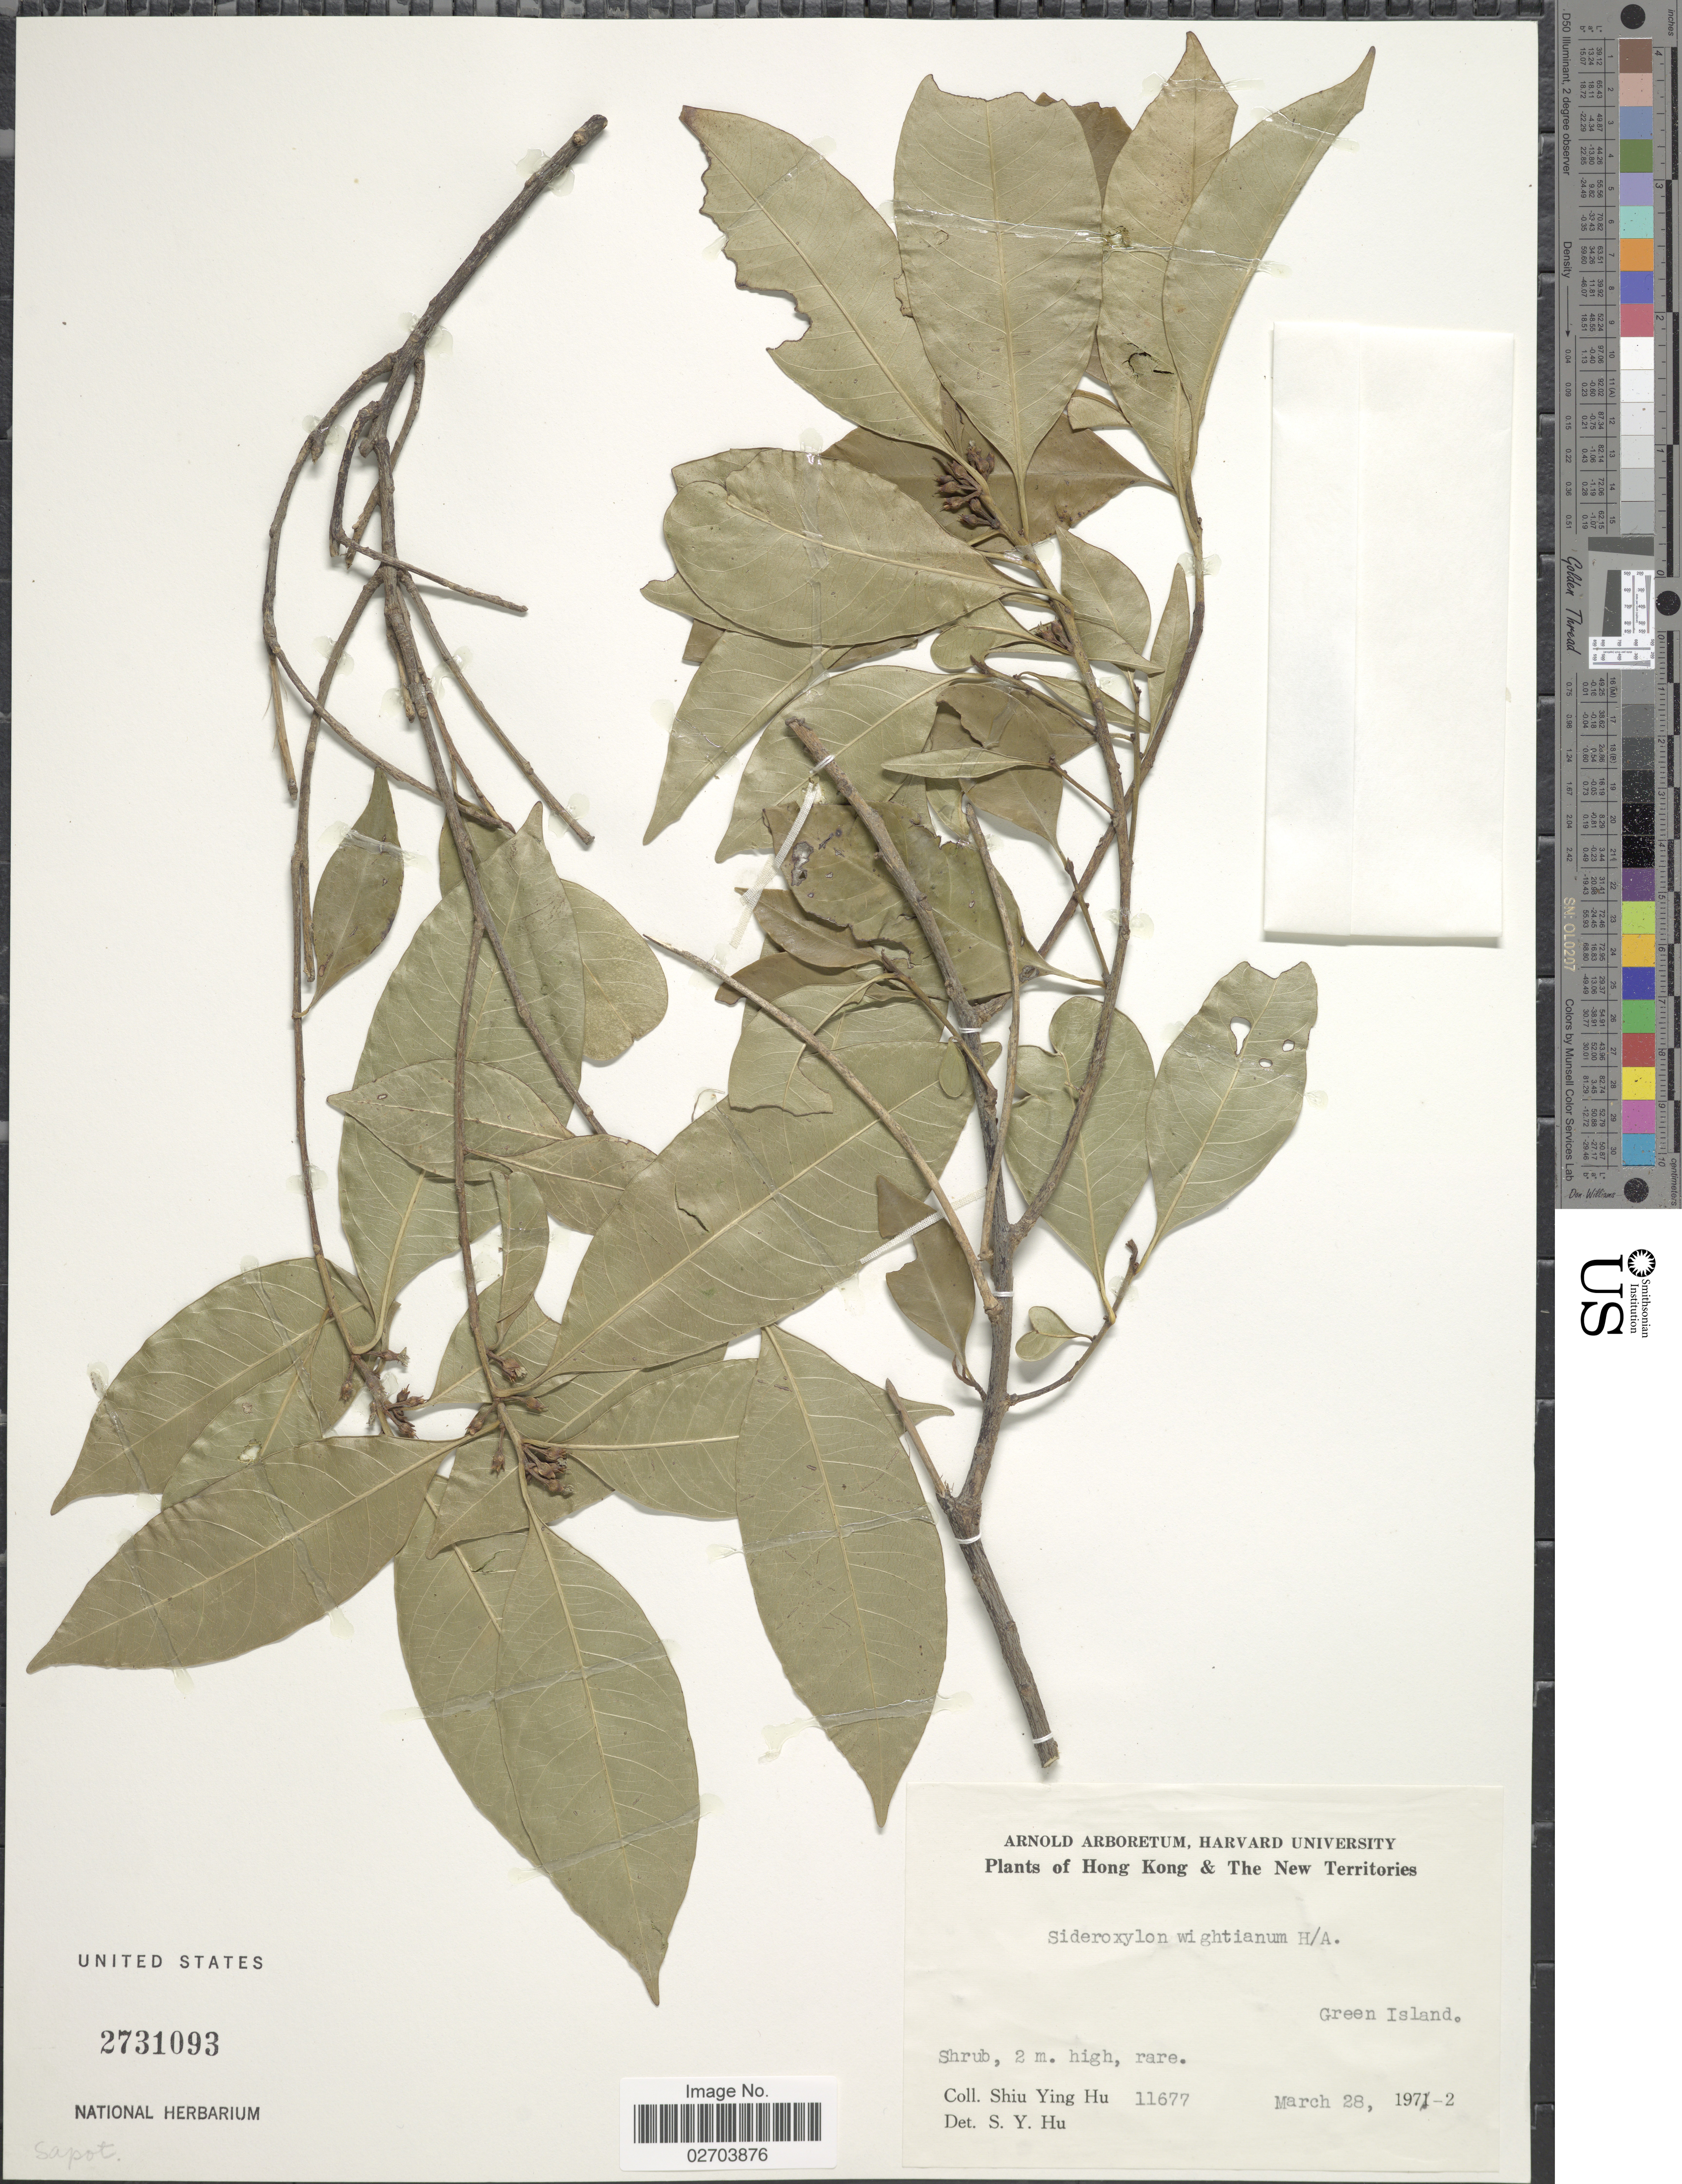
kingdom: Plantae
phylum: Tracheophyta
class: Magnoliopsida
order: Ericales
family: Sapotaceae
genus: Sideroxylon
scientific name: Sideroxylon wightianum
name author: Hook. & Arn.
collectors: S. Y. Hu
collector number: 11677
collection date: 1972-03-28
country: China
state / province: Hong Kong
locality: Hong Kong & The New Territories. Green Island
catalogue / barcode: US 2731093